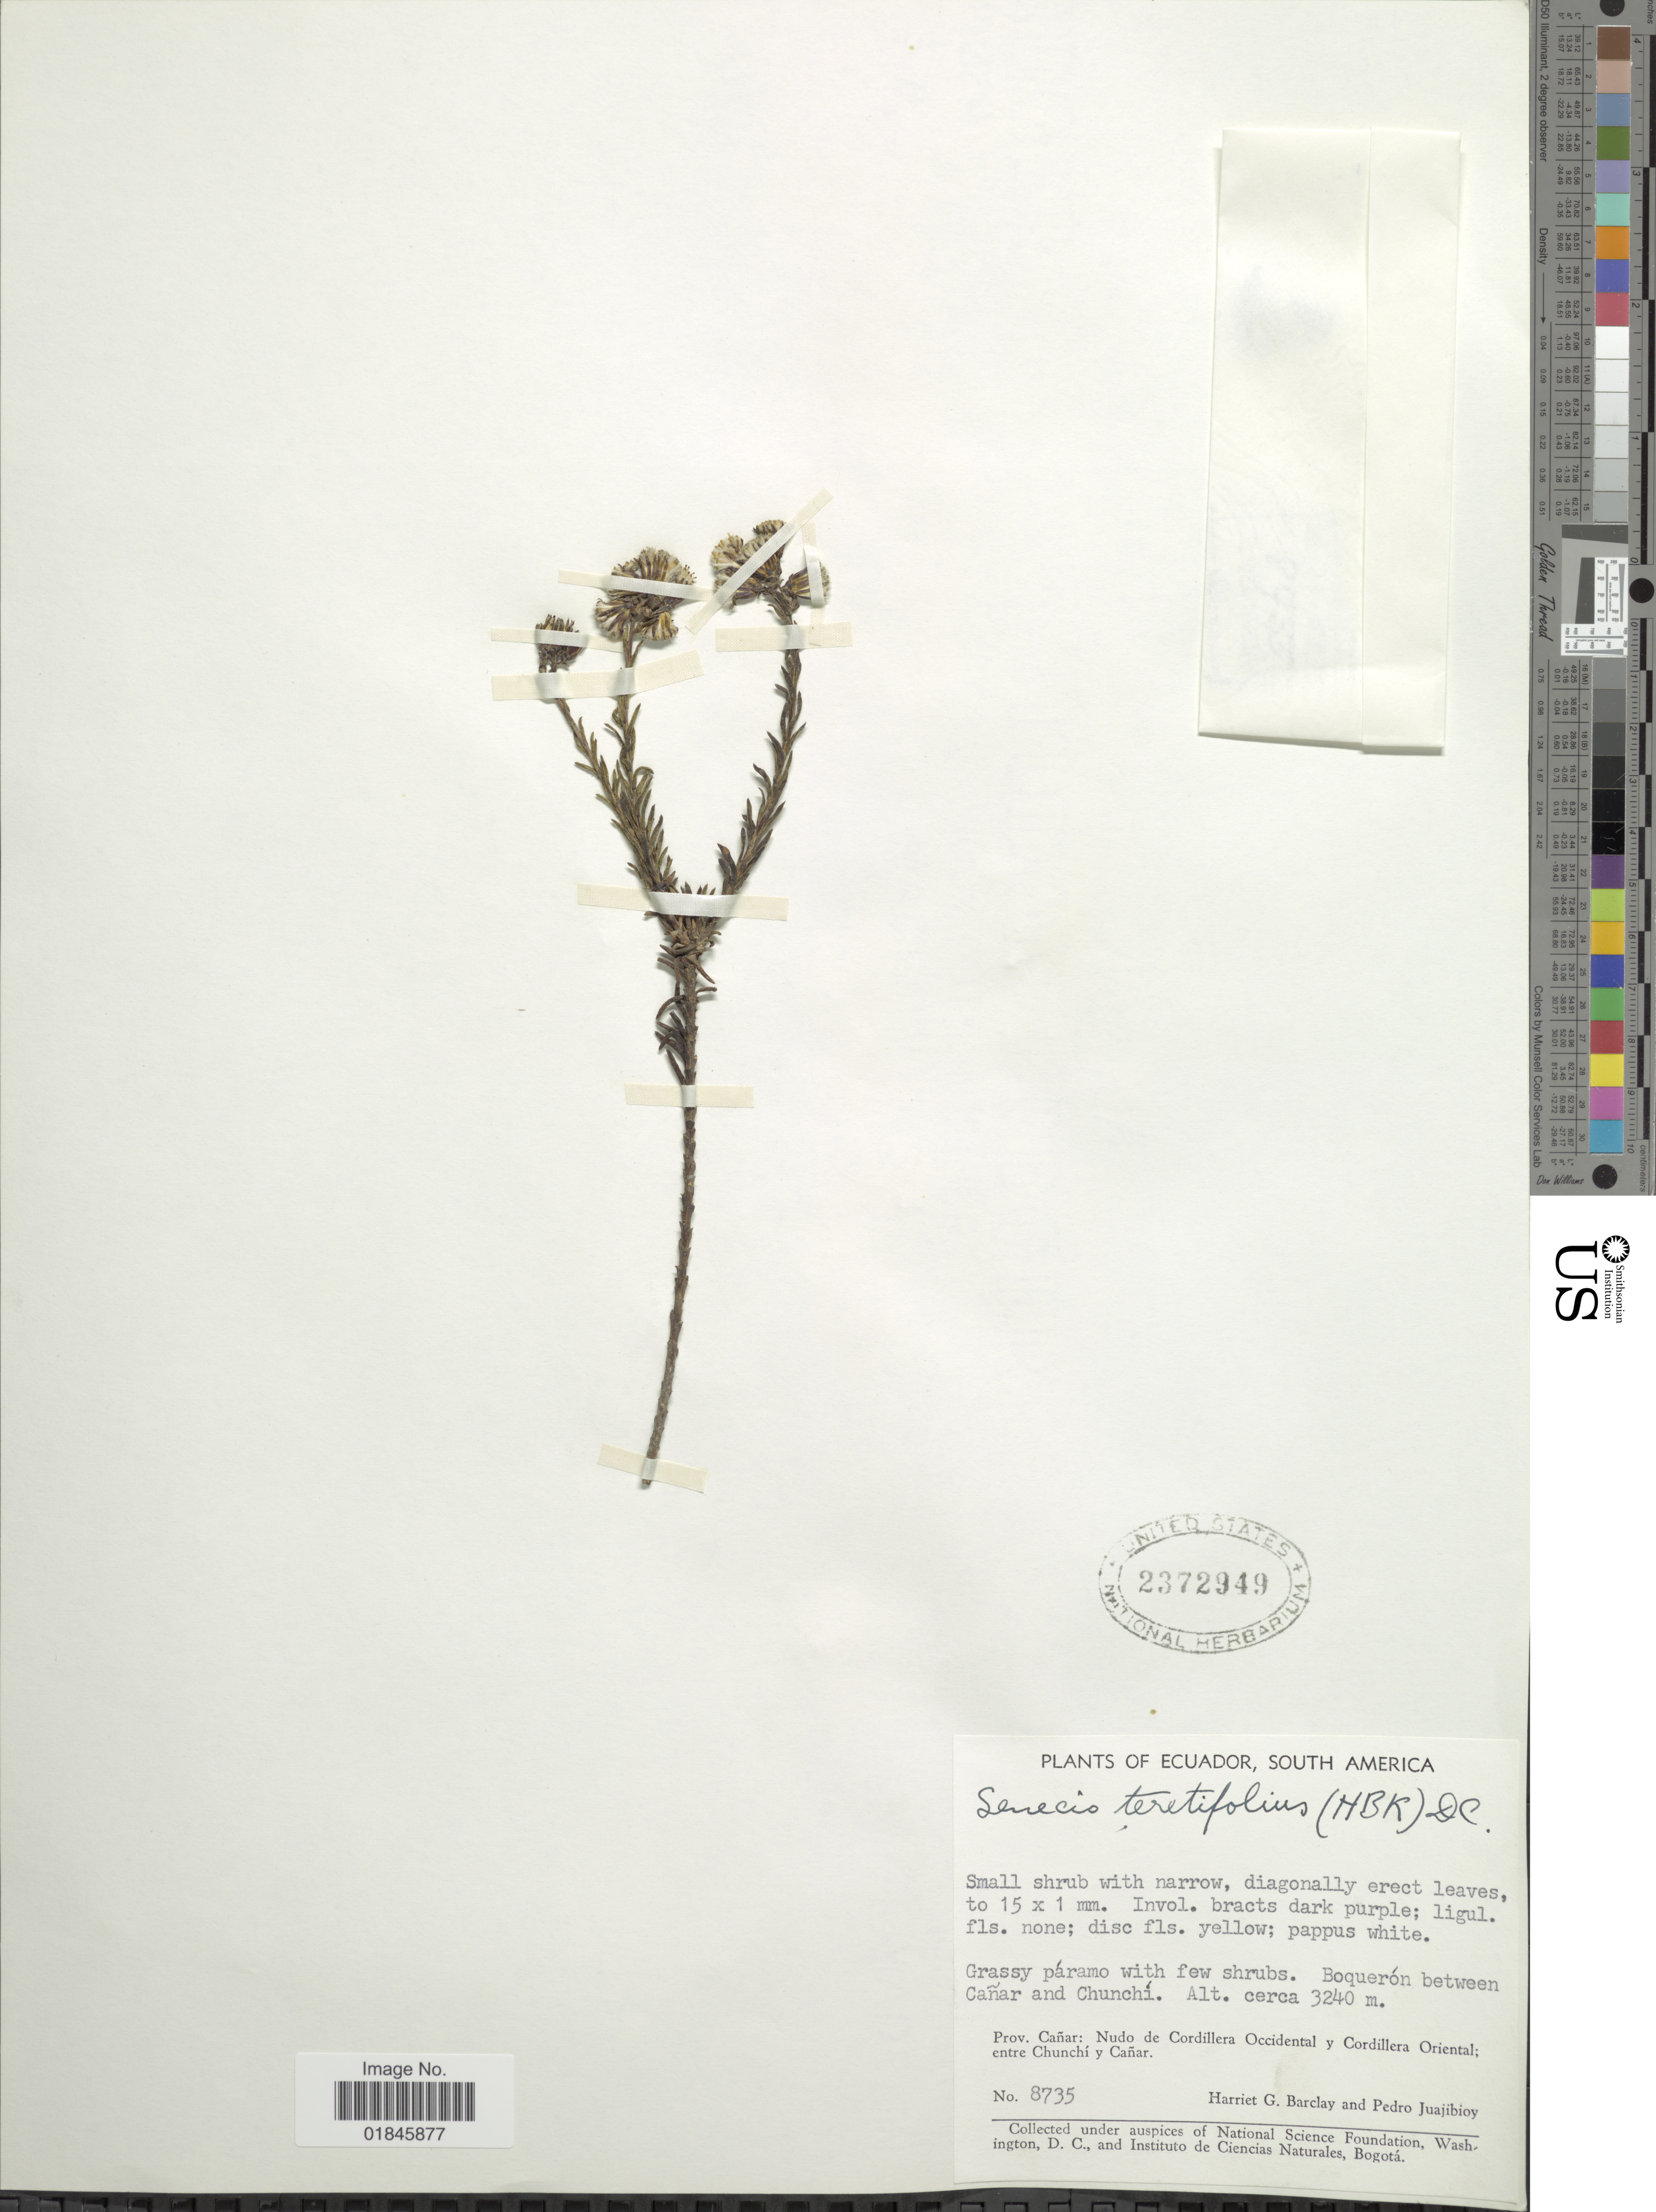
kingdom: Plantae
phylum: Tracheophyta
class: Magnoliopsida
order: Asterales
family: Asteraceae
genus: Pentacalia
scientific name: Pentacalia teretifolia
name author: (Kunth) Cuatrec.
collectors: H. G. Barclay & P. Juajibioy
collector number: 8735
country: Ecuador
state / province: Cañar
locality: Boquerón between Cañar and Chunchí. Prov. Cañar: Nudo de Cordillera Occidental y Cordillera Oriental; entre Chunchí y Cañar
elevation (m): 3240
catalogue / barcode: US 2372949